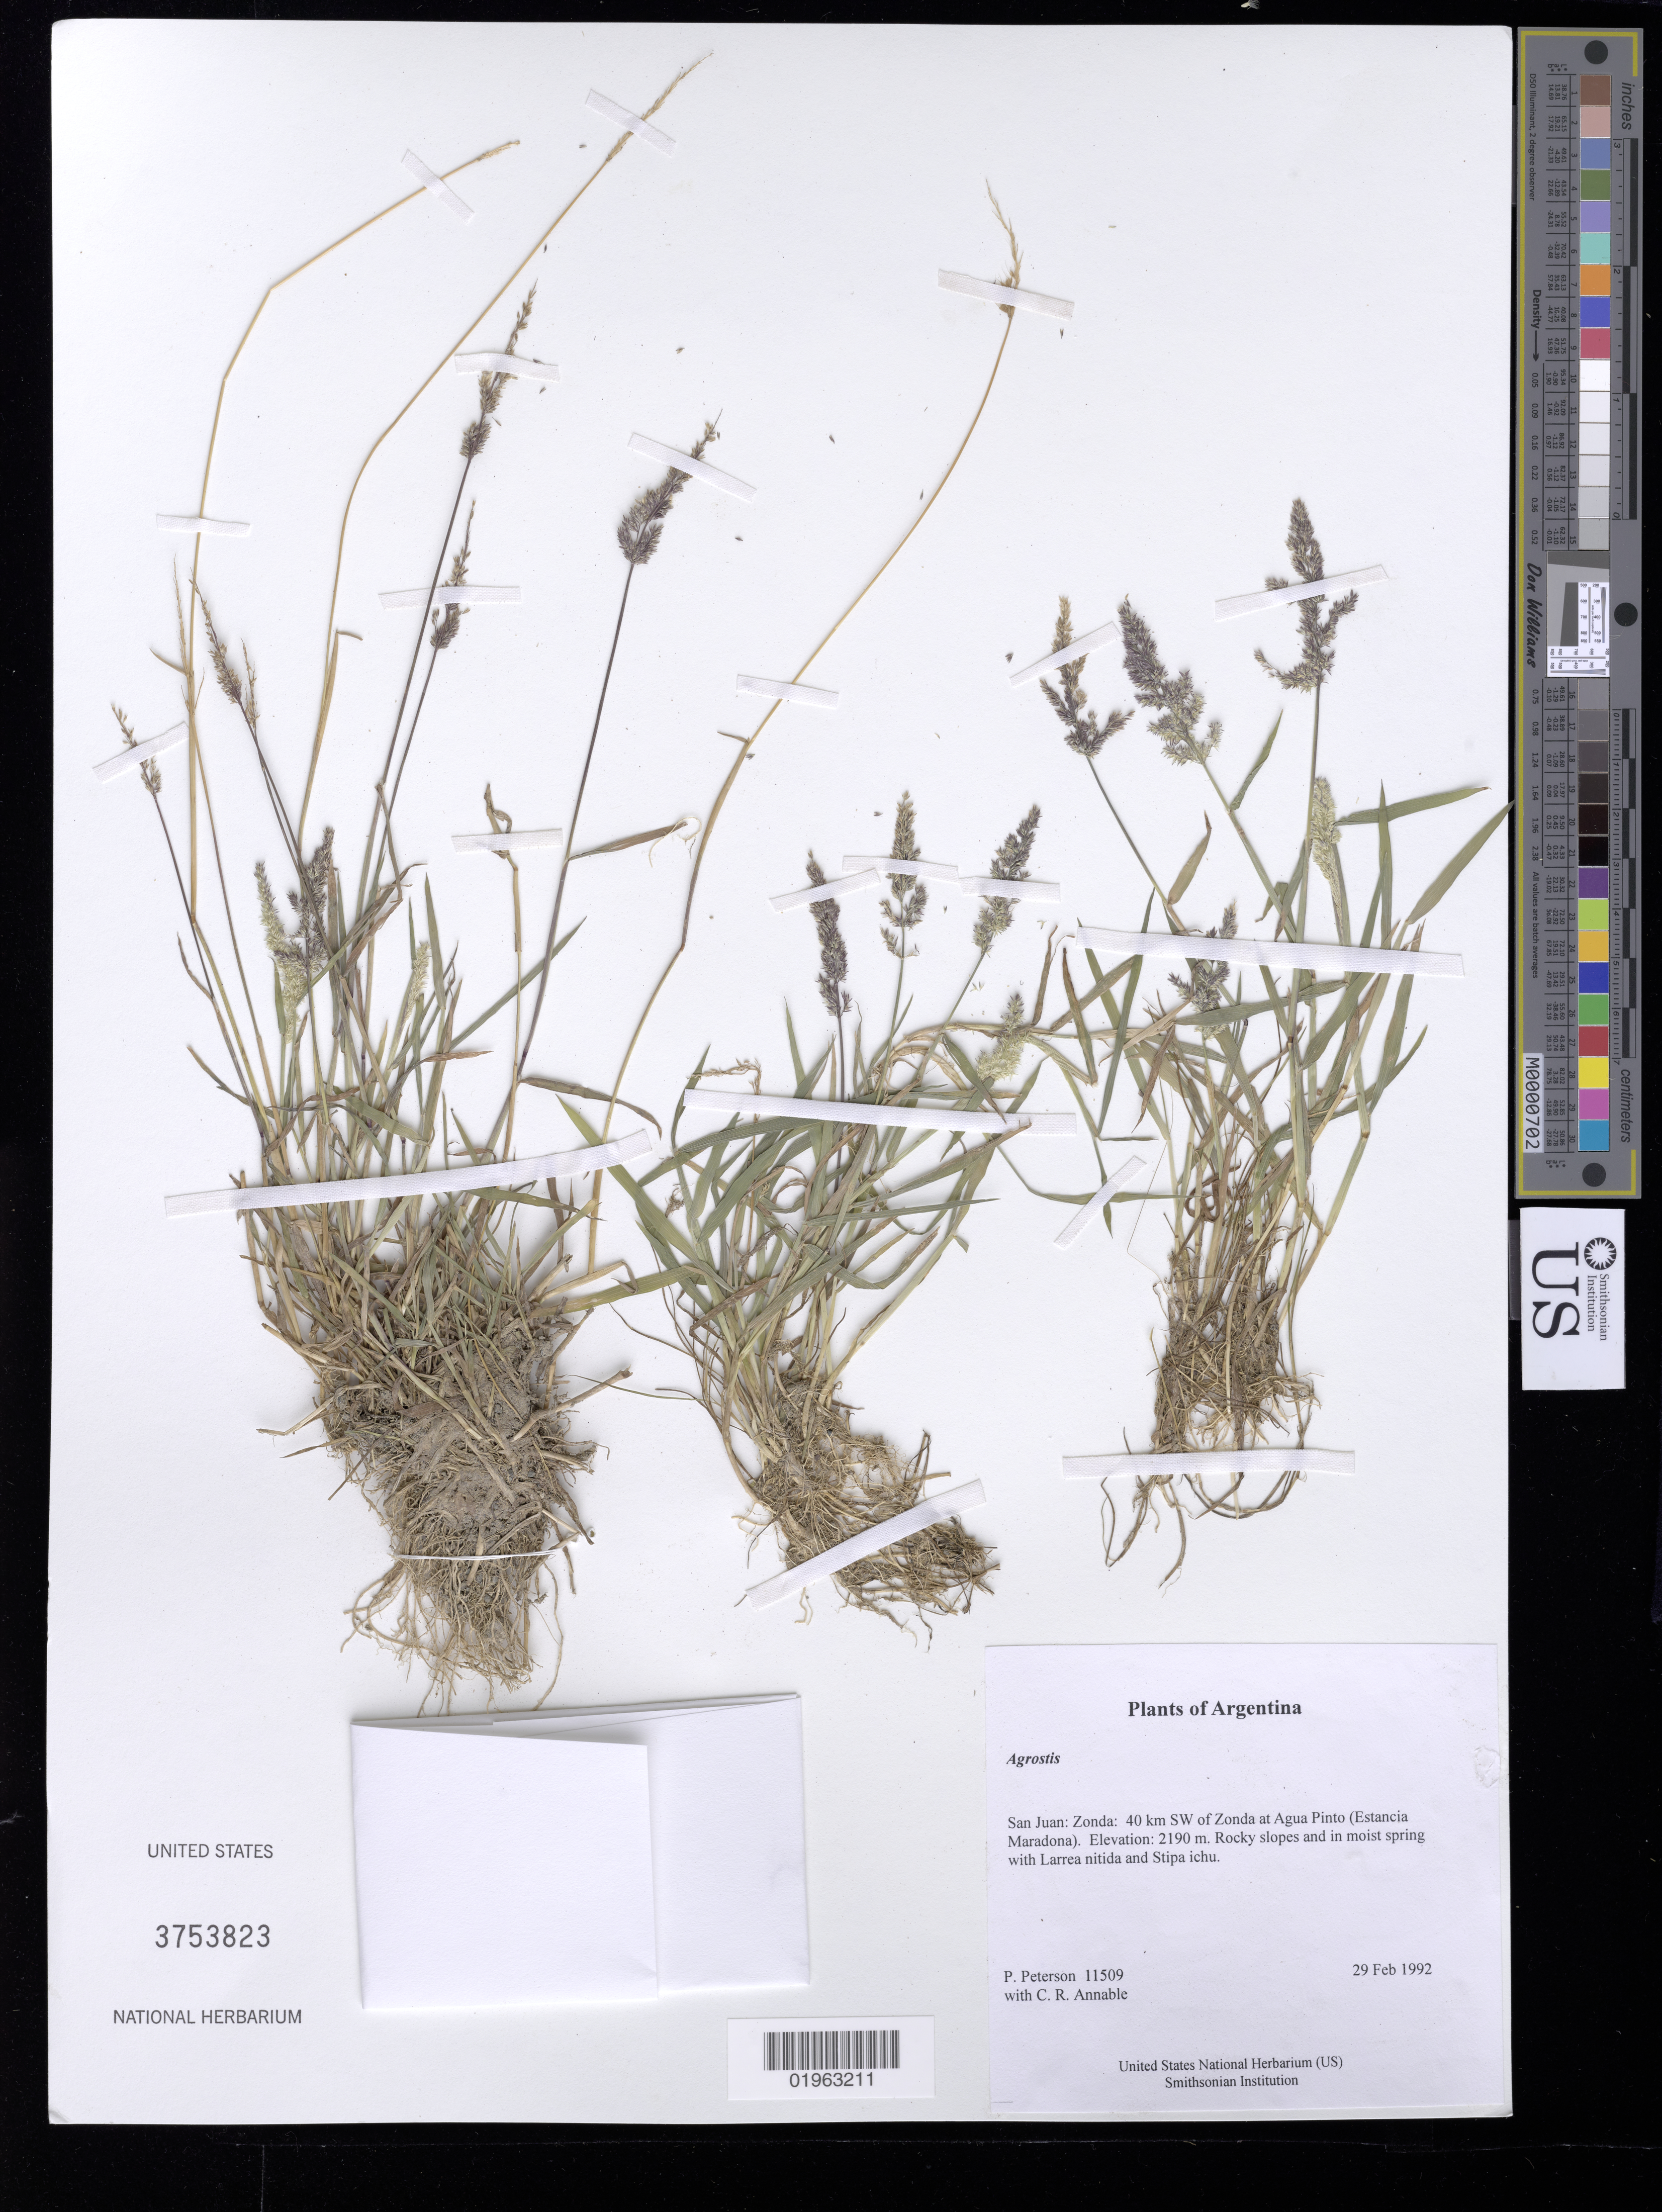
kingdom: Plantae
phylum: Tracheophyta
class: Liliopsida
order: Poales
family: Poaceae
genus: Agrostis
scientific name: Agrostis sp.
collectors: P. M. Peterson & C. R. Annable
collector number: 11509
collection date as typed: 29 Feb 1992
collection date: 1992-02-29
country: Argentina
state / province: San Juan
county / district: Zonda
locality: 40 km SW of Zonda at Agua Pinto (Estancia Maradona).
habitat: Rocky slopes and in moist spring with Larrea nitida and Stipa ichu.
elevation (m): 2190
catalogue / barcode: US 3753823